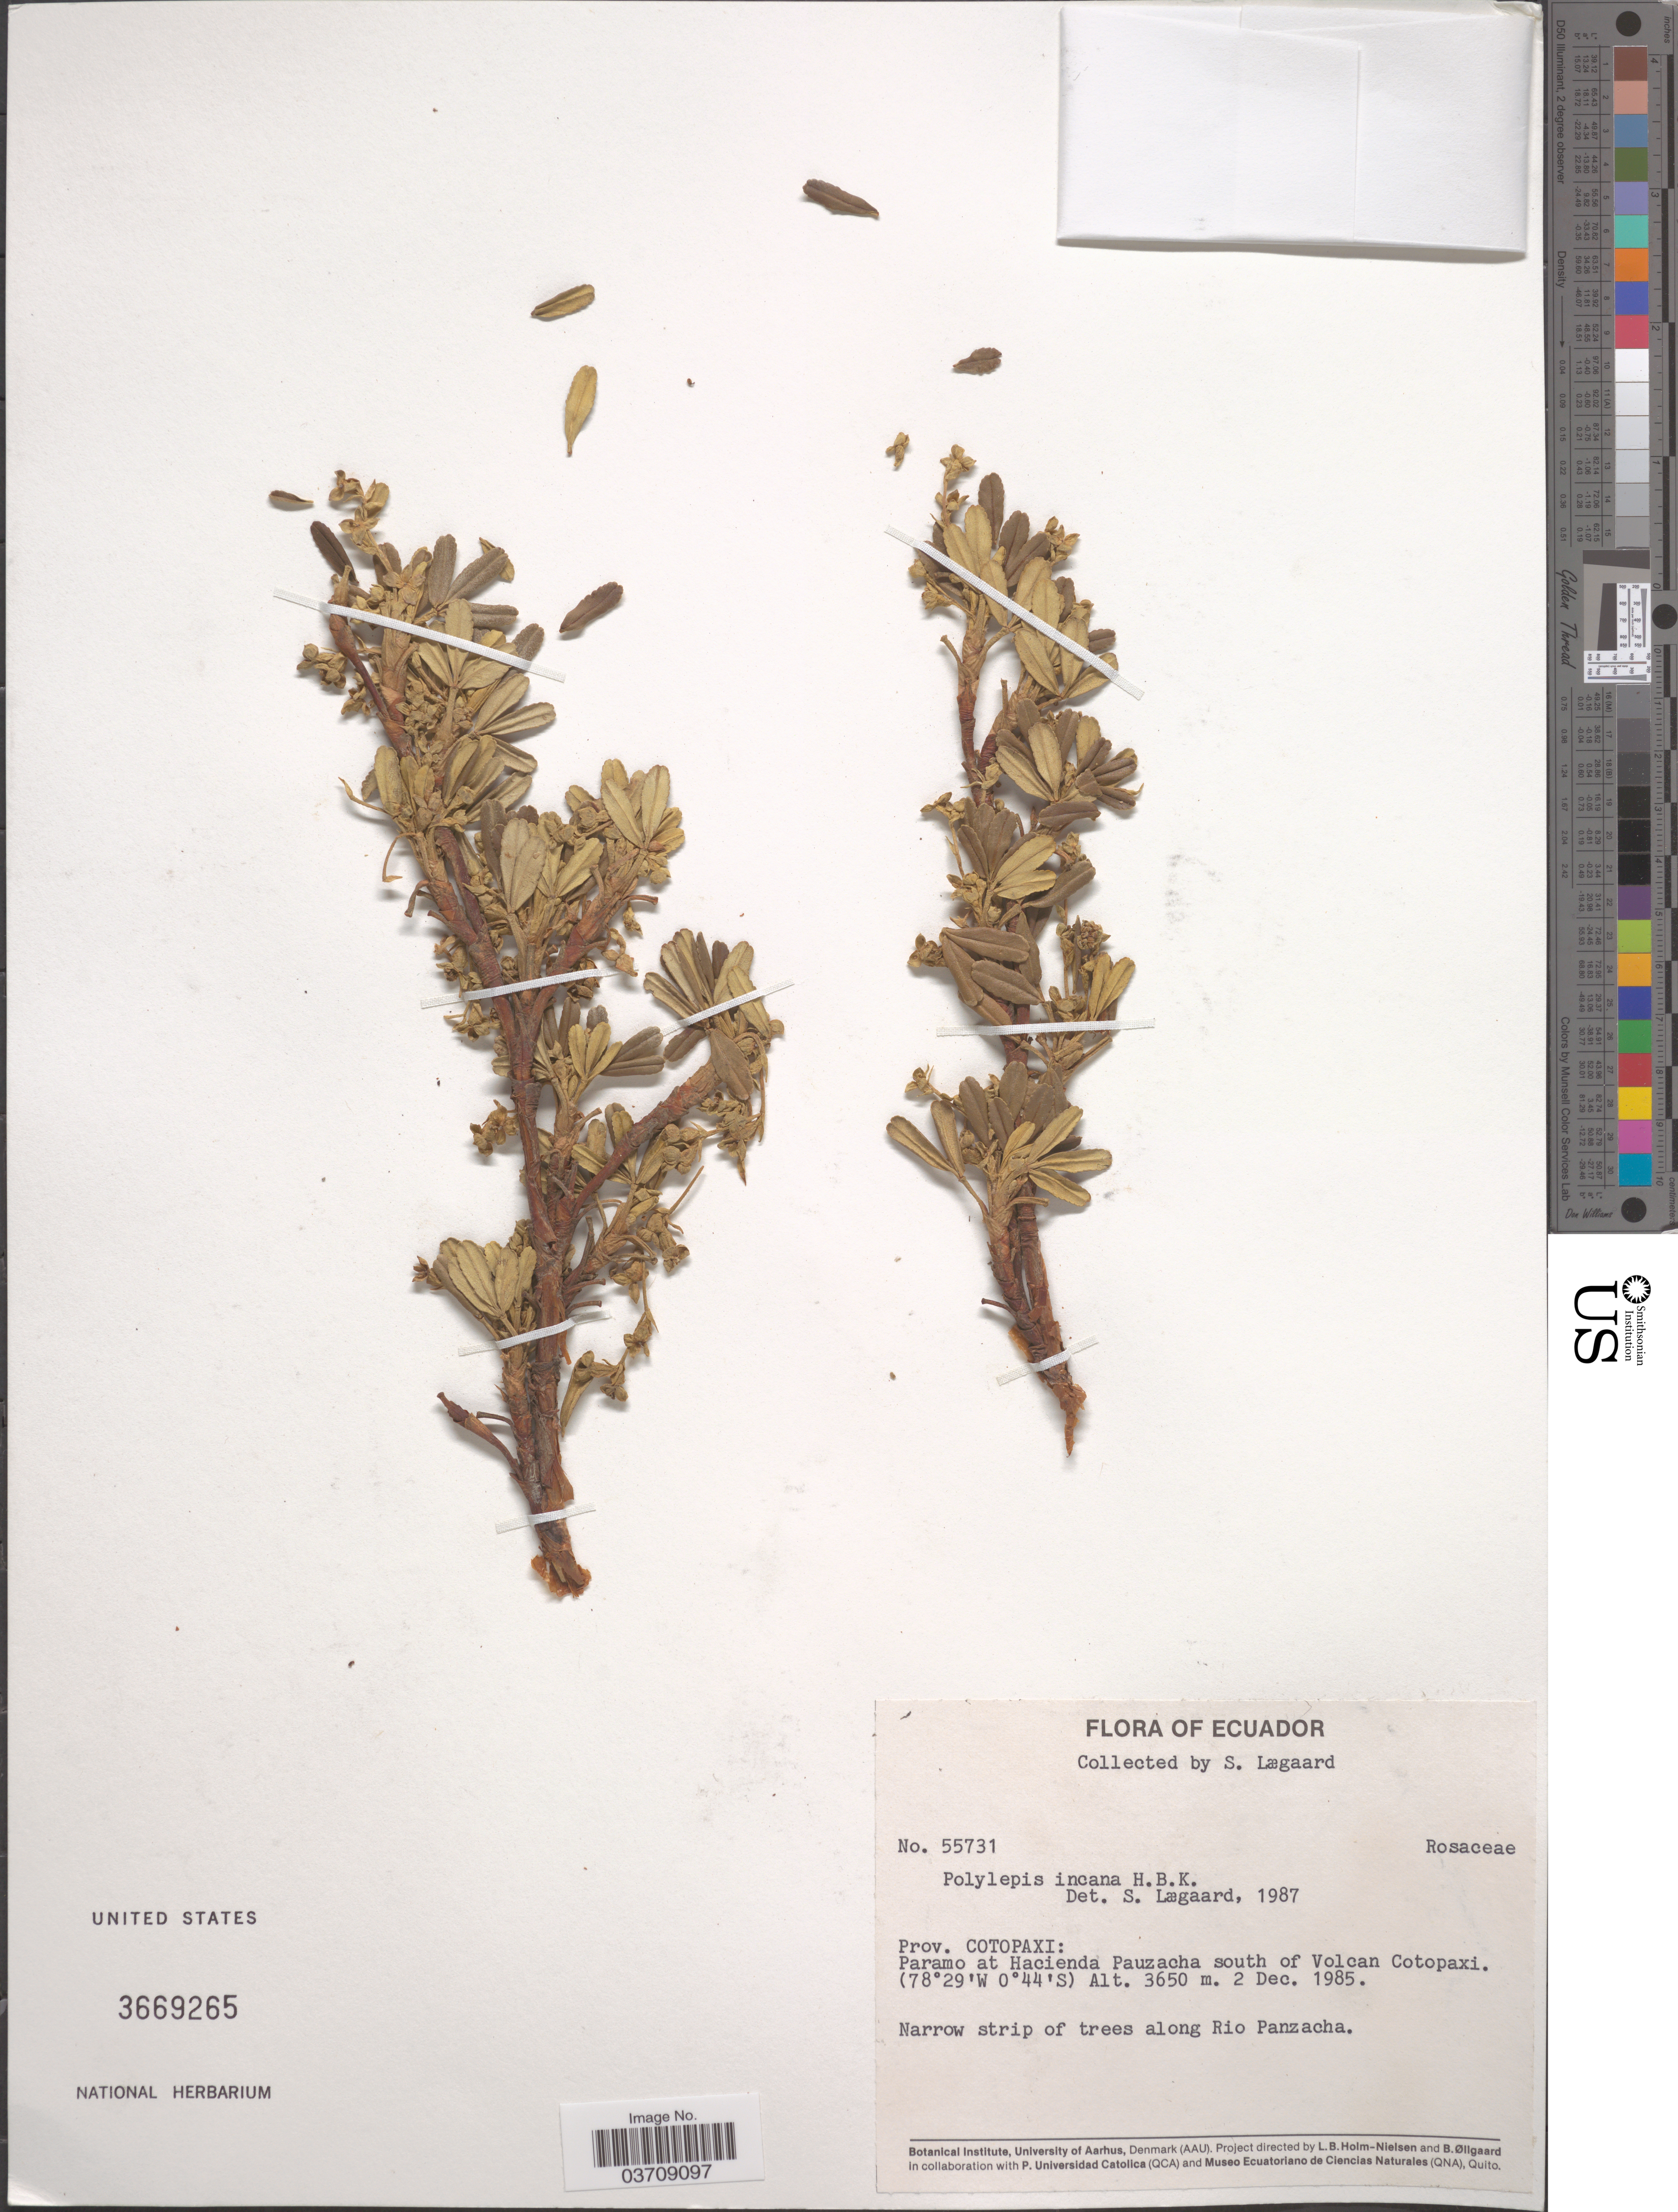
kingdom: Plantae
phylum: Tracheophyta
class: Magnoliopsida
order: Rosales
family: Rosaceae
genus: Polylepis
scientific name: Polylepis incana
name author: Kunth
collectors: S. Lægaard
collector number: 55731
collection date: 1985-12-02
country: Ecuador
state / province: Cotopaxi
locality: Paramo at Hacienda Pauzacha south of Volcan Cotopaxi. Along Rio Panzacha.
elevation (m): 3650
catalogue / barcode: US 3669265